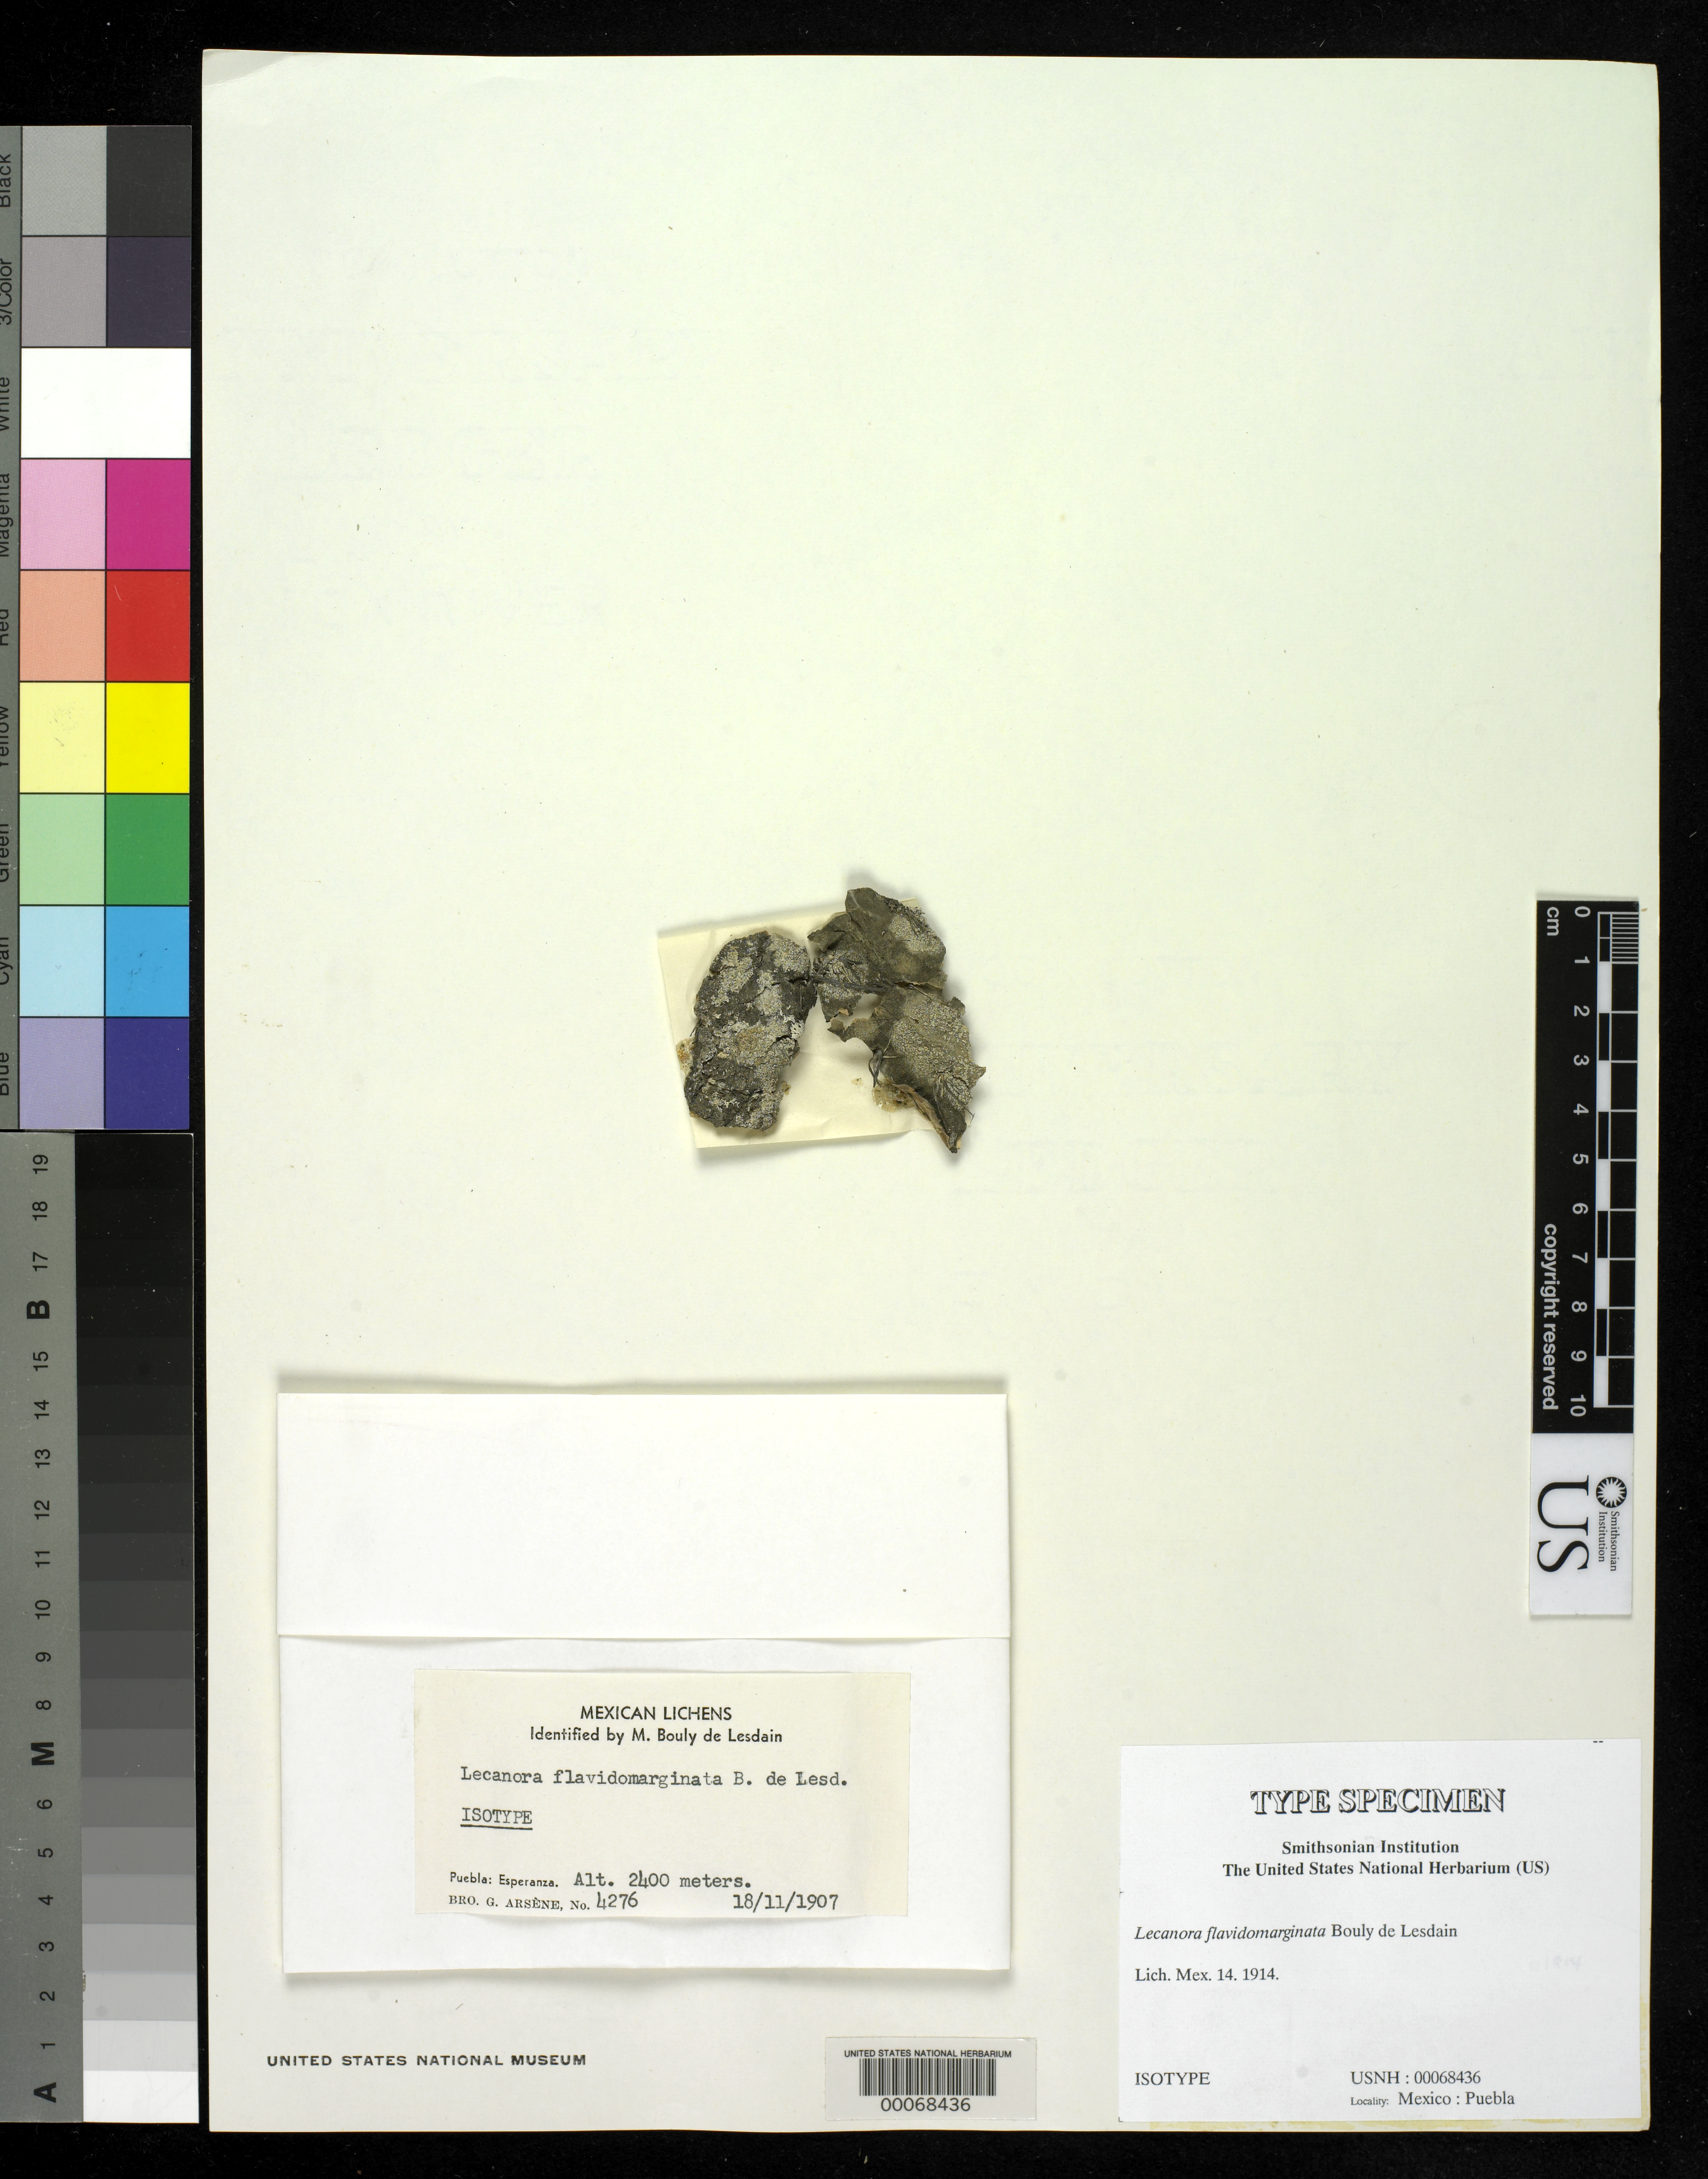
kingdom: Fungi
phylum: Ascomycota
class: Lecanoromycetes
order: Lecanorales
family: Lecanoraceae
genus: Lecanora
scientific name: Lecanora flavidomarginata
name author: B. de Lesd.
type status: Isotype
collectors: Bro. G. Arsène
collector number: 4276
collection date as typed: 18 Nov 1907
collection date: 1907-11-18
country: Mexico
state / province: Puebla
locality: Esperanza.